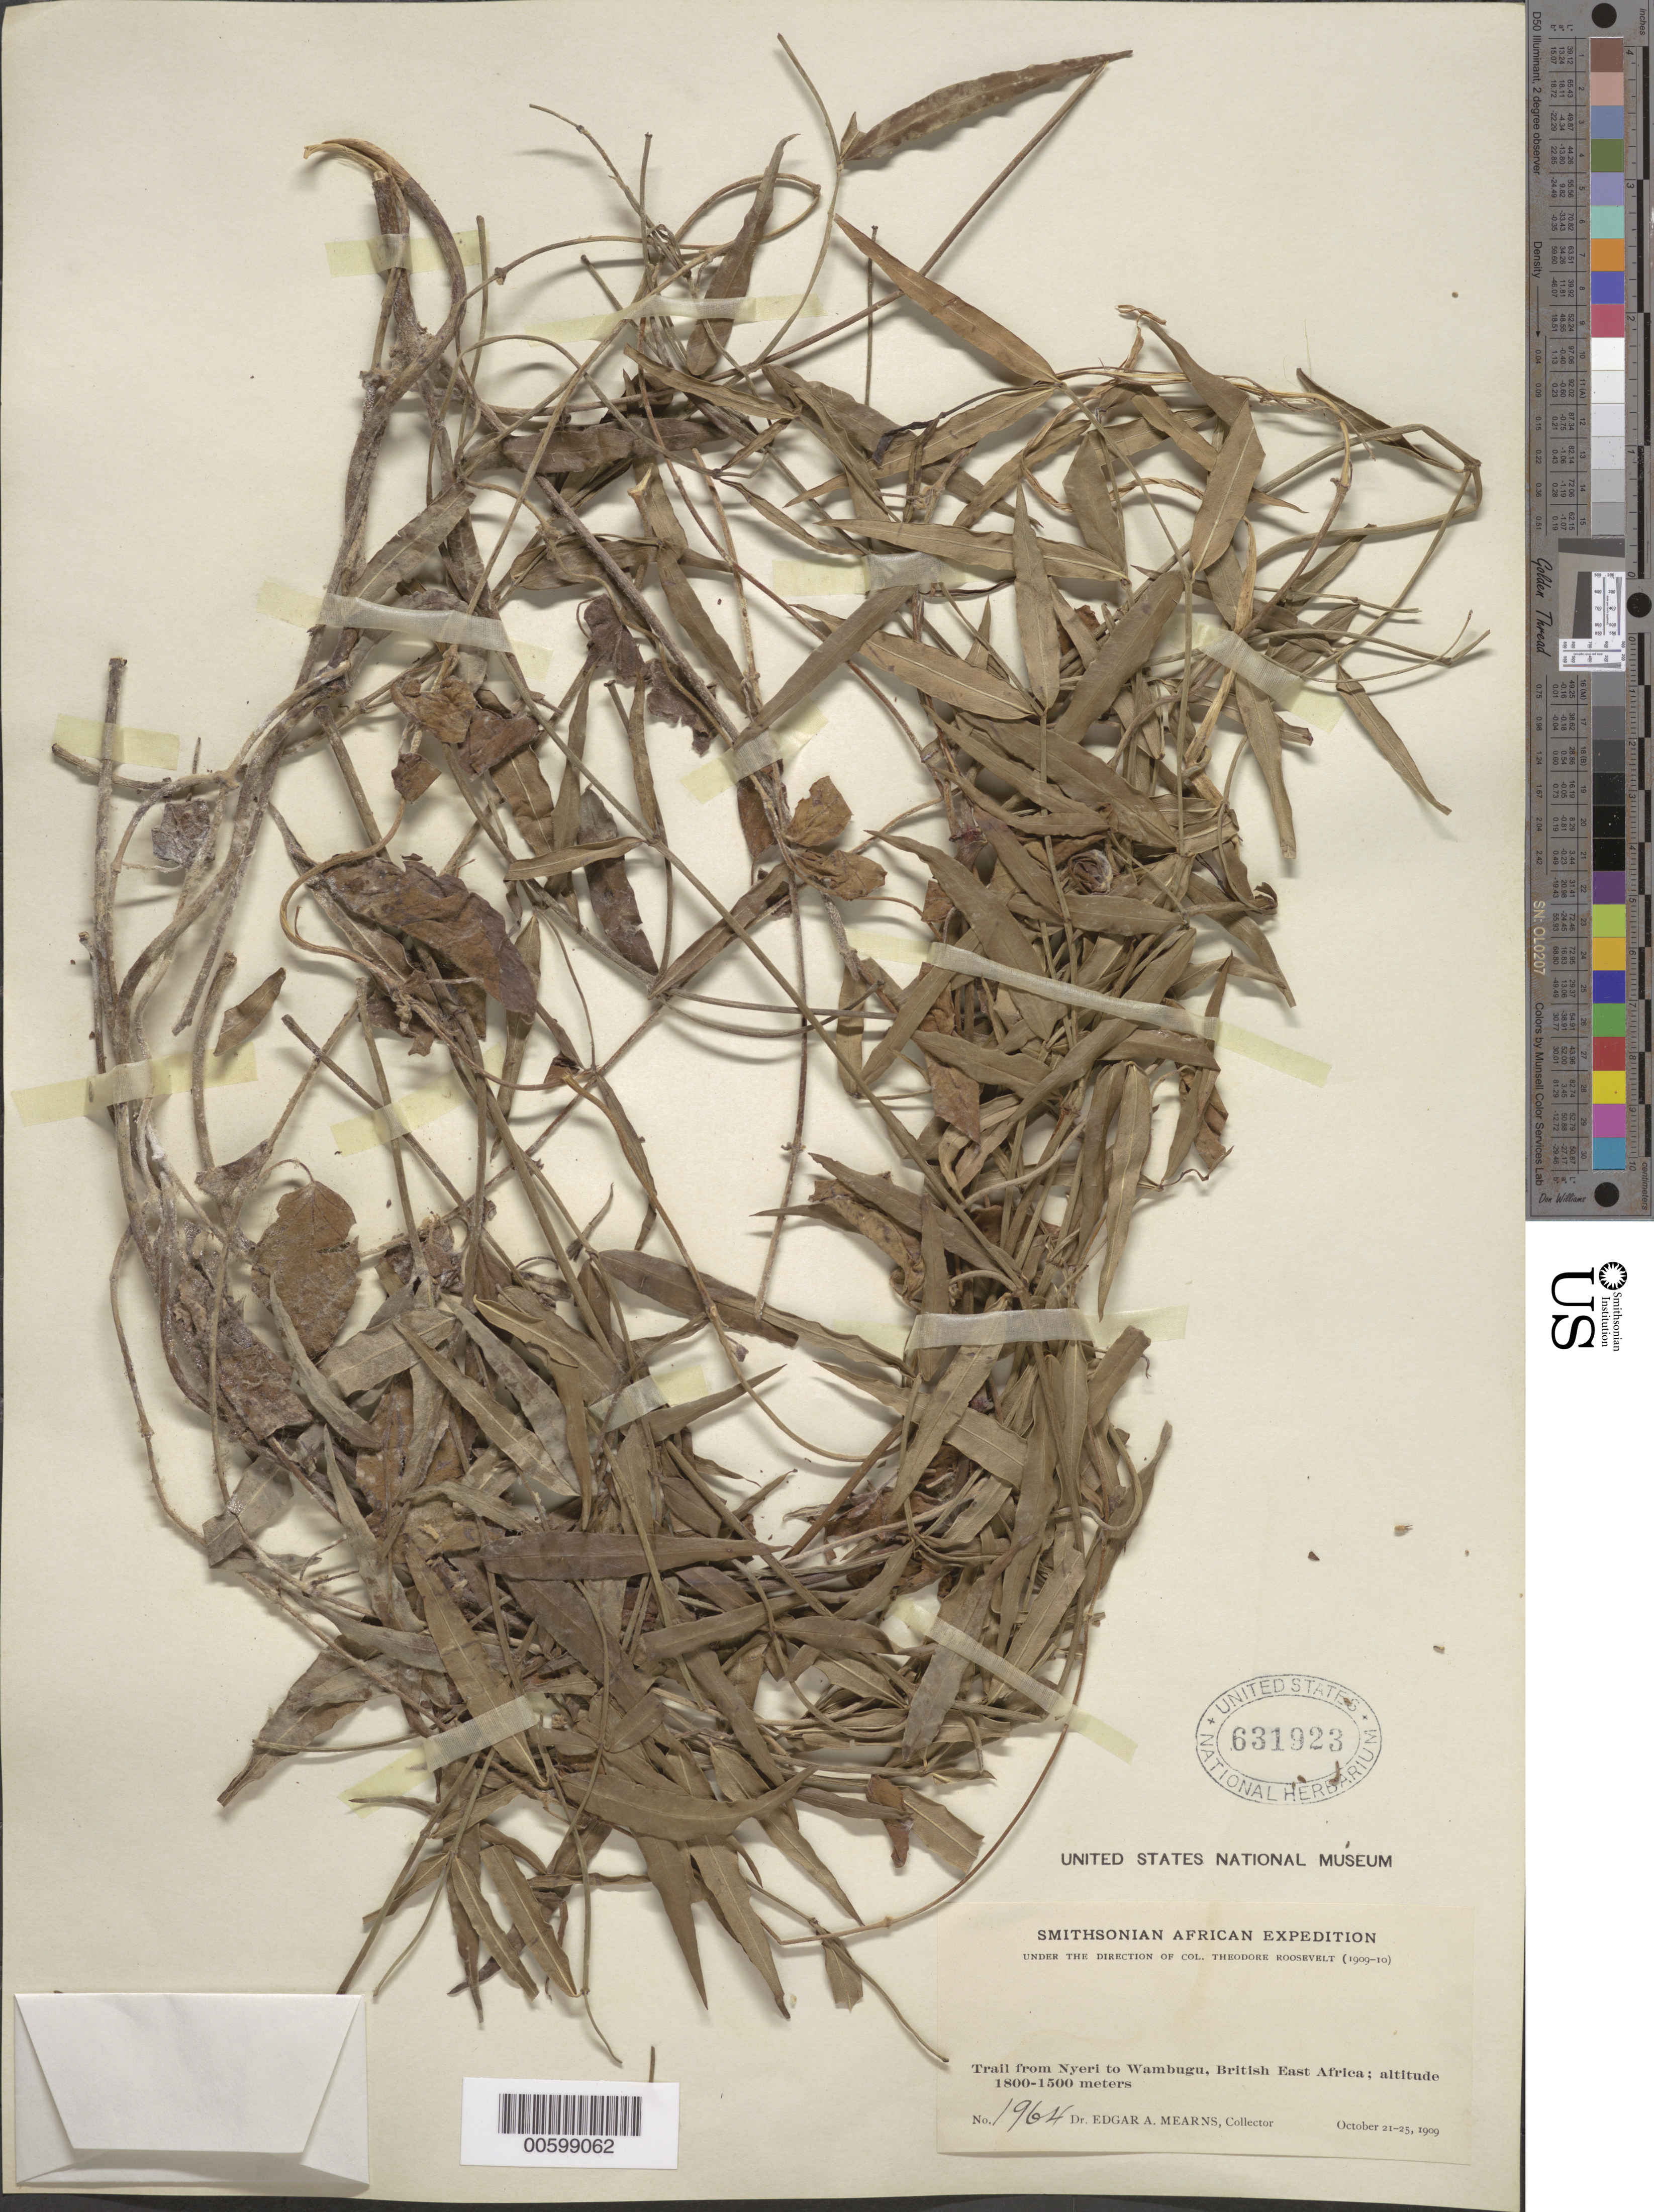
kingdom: Plantae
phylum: Tracheophyta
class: Magnoliopsida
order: Gentianales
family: Apocynaceae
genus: Matelea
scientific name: Matelea stenopetala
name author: Sandwith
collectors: E. A. Mearns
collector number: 1964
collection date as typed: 21 Oct 1909 to 25 Oct 1909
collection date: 1909-10-21/1909-10-25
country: Kenya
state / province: Nyeri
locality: Trail from Nyeri to Wambugu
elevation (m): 1800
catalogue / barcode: US 631923